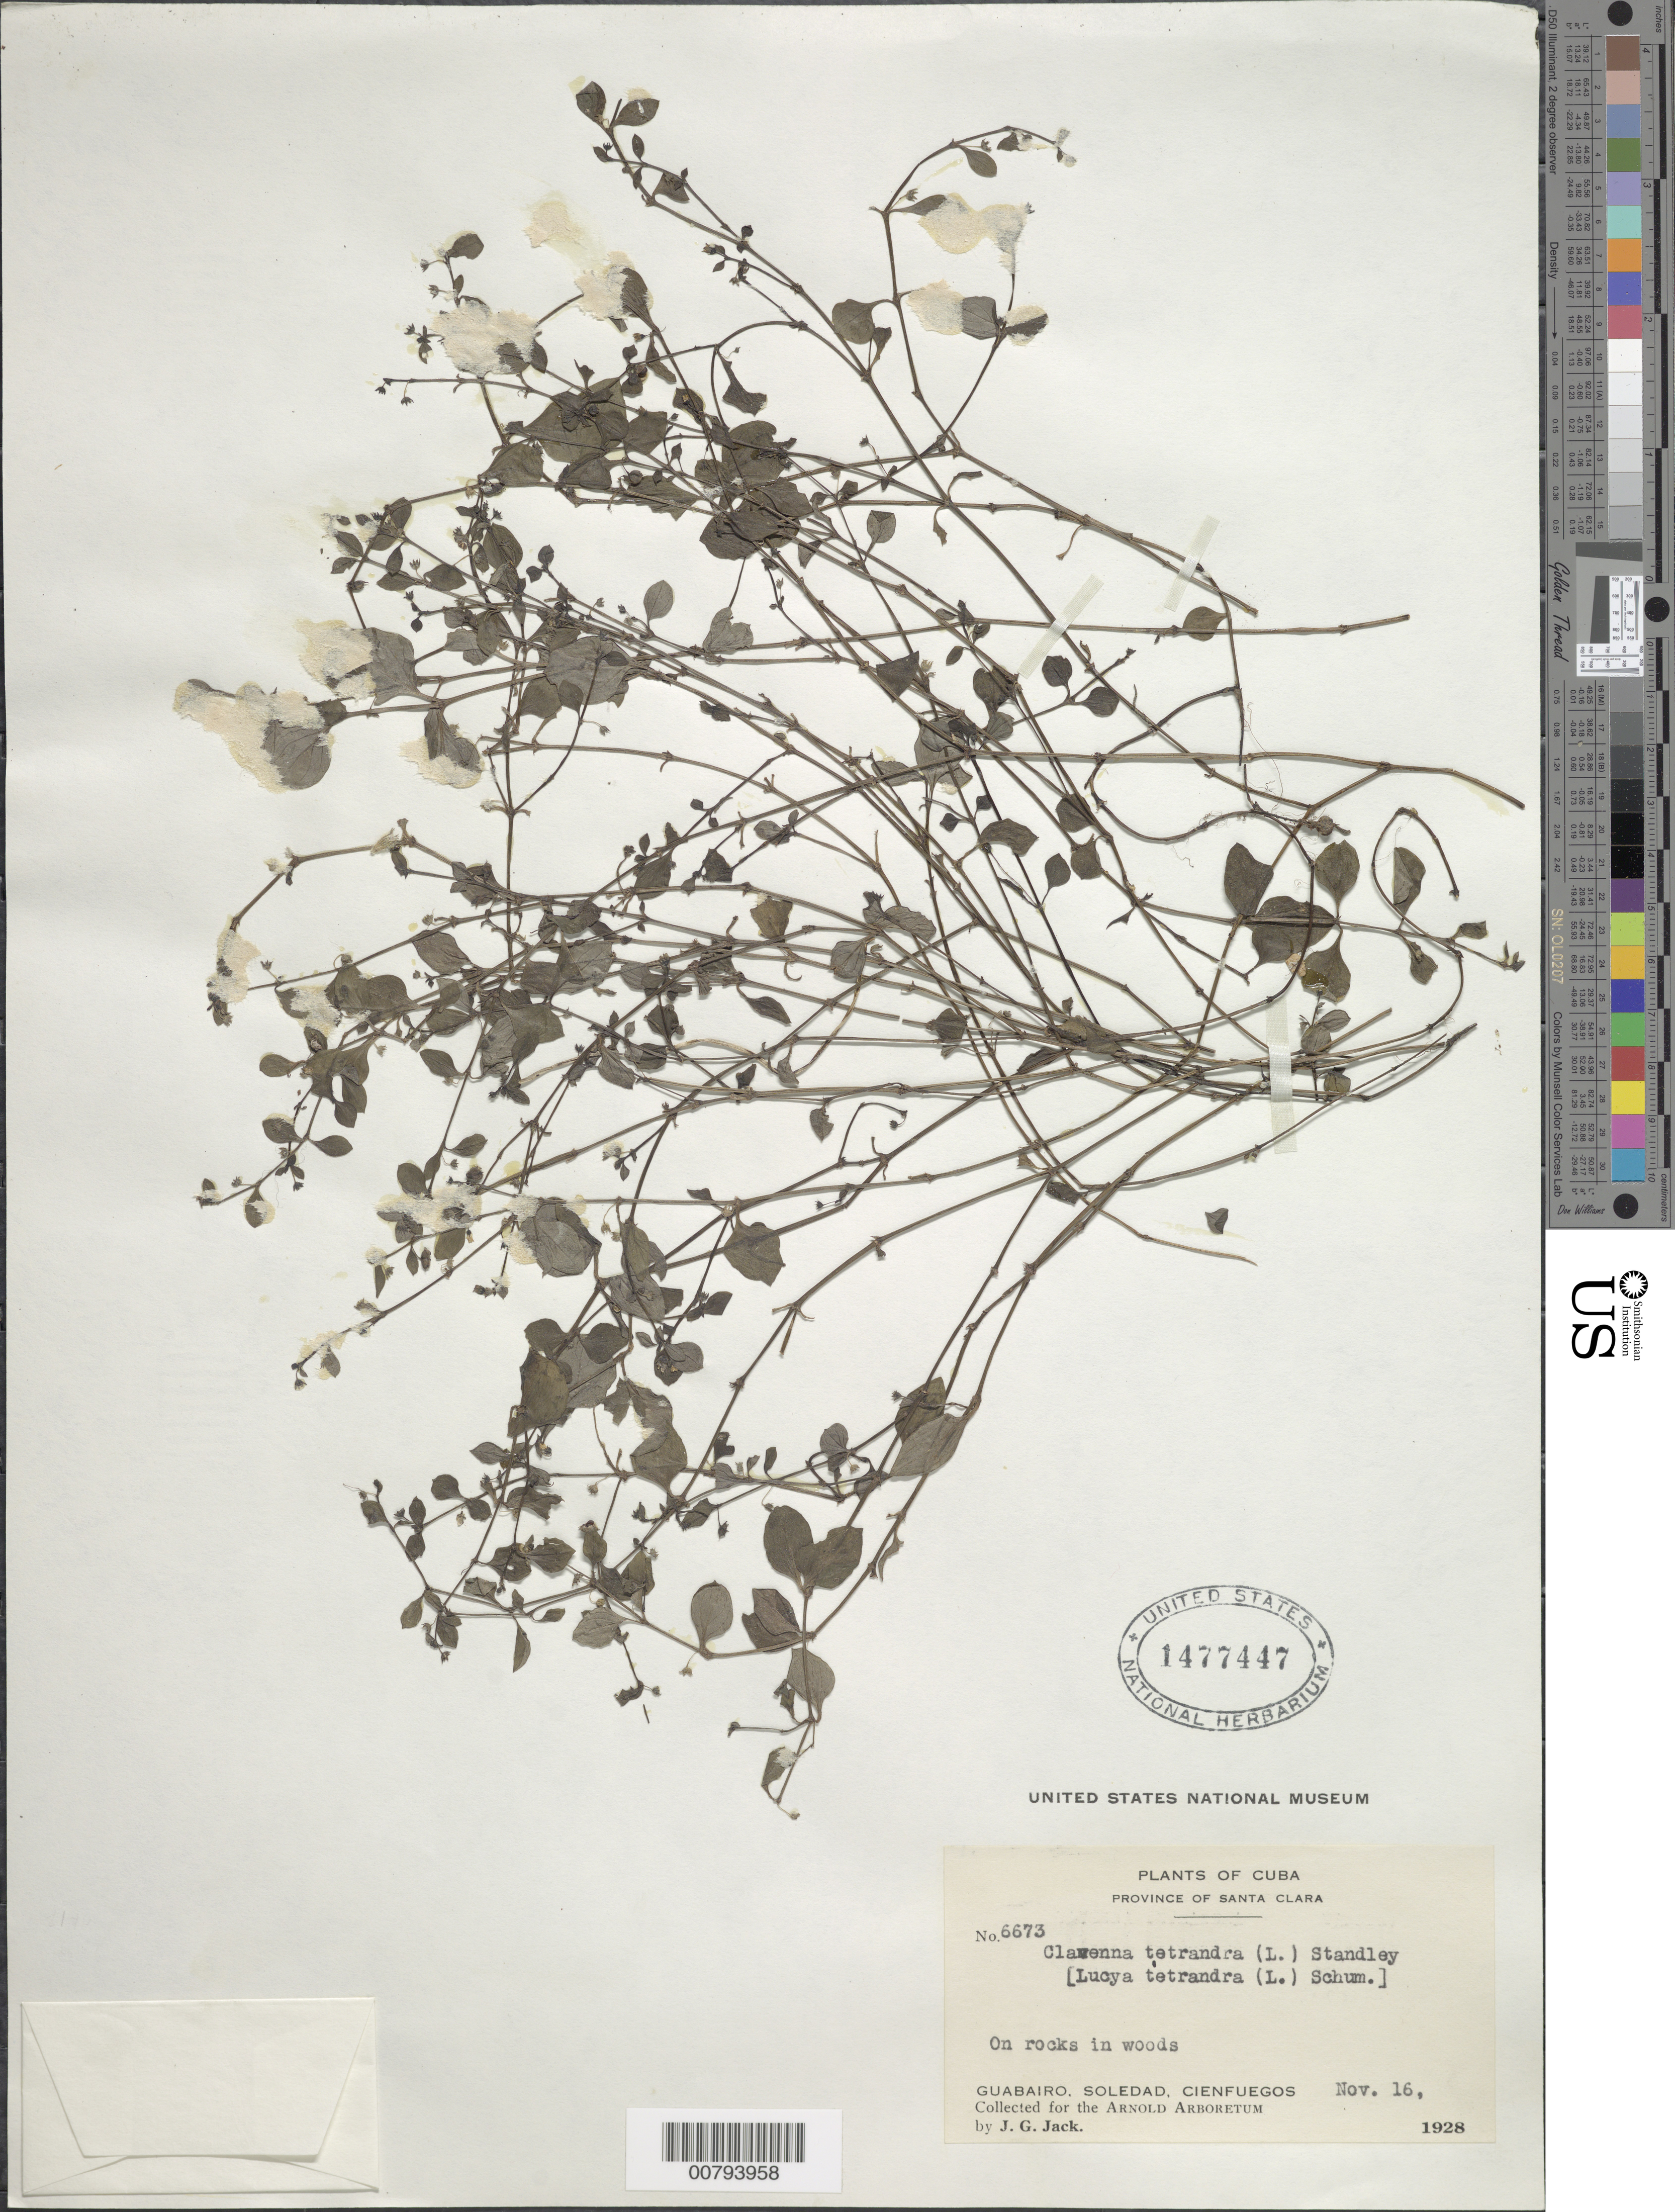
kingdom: Plantae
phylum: Tracheophyta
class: Magnoliopsida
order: Gentianales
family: Rubiaceae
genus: Lucya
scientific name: Lucya tetrandra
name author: (L.) K. Schum.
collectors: J. G. Jack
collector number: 6673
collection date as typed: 16 Nov 1928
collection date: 1928-11-16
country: Cuba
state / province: Santa Clara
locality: Guabairo, Soledad, Cienfuegos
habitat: On rocks in woods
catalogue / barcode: US 1477447